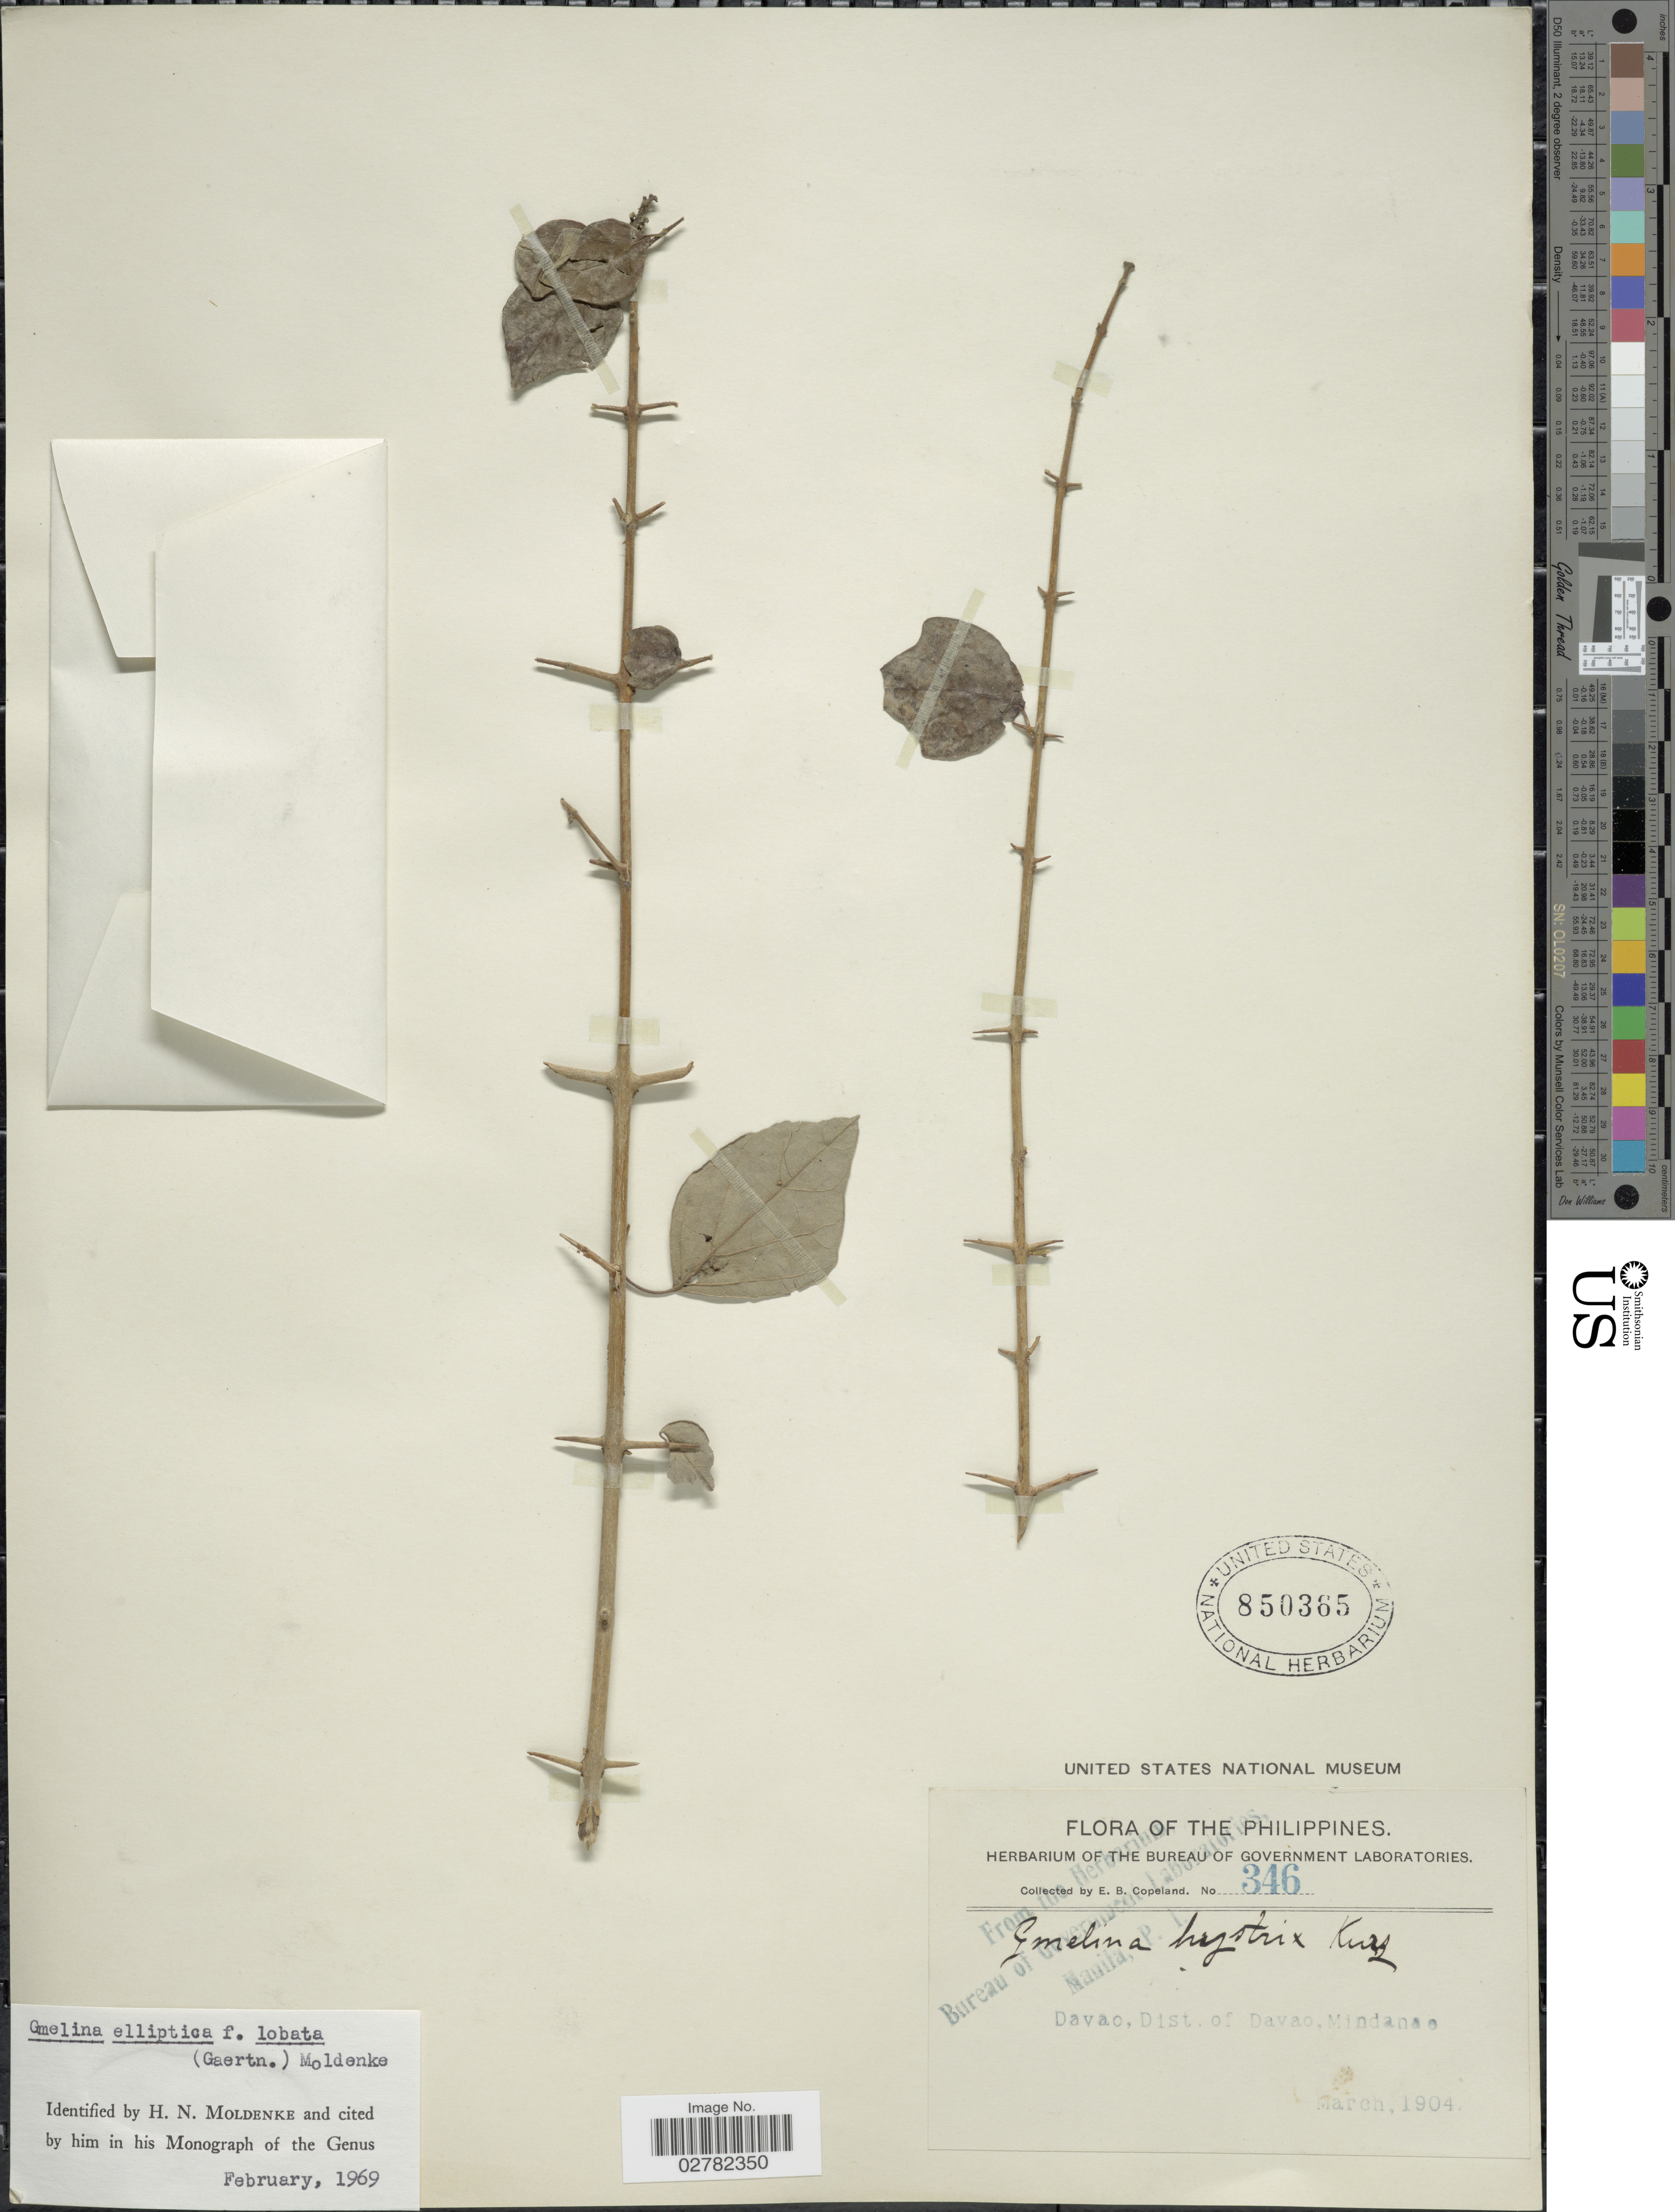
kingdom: Plantae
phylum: Tracheophyta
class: Magnoliopsida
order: Lamiales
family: Lamiaceae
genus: Gmelina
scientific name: Gmelina elliptica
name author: Sm.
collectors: E. B. Copeland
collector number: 346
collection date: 1904-03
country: Philippines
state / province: Davao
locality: Dist. of Davao, Mindanao.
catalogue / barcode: US 850365